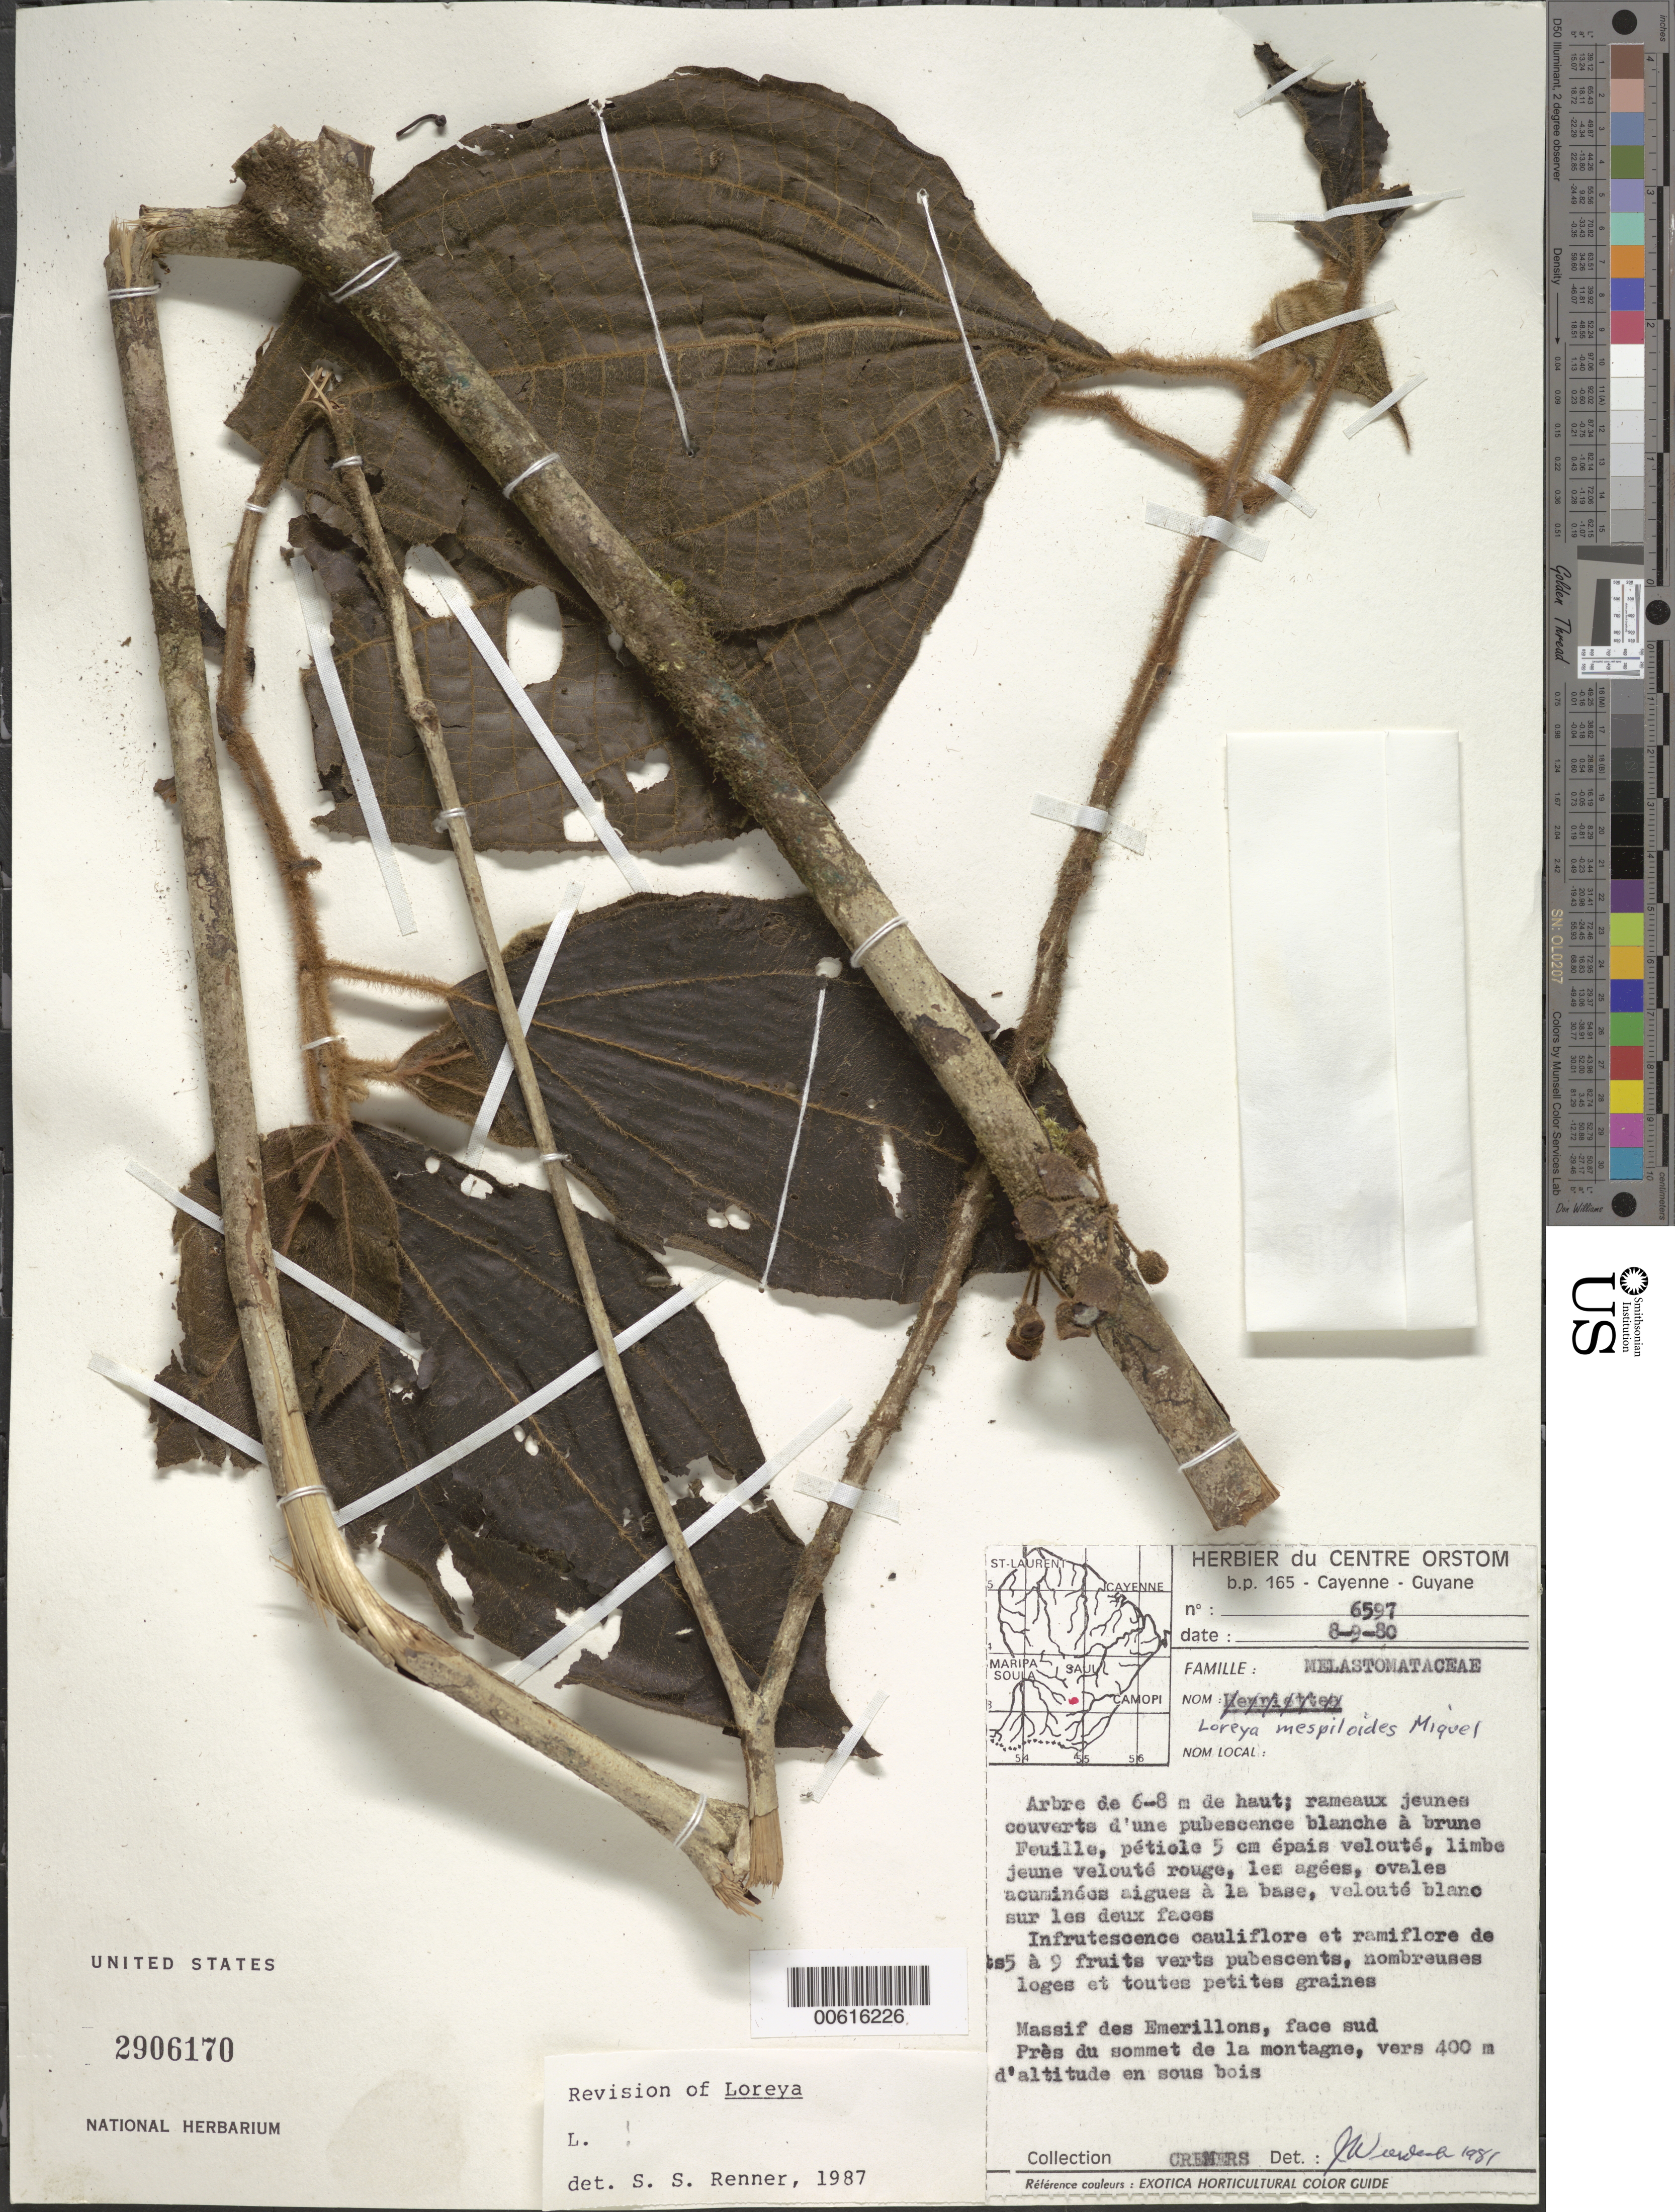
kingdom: Plantae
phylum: Tracheophyta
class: Magnoliopsida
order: Myrtales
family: Melastomataceae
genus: Bellucia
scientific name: Bellucia mespiloides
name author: (Miq.) J.F. Macbr.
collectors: G. Cremers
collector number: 6597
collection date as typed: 8-Sep-80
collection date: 1980-09-08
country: French Guiana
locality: Émerillon Massif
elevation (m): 400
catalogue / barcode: US 2906170